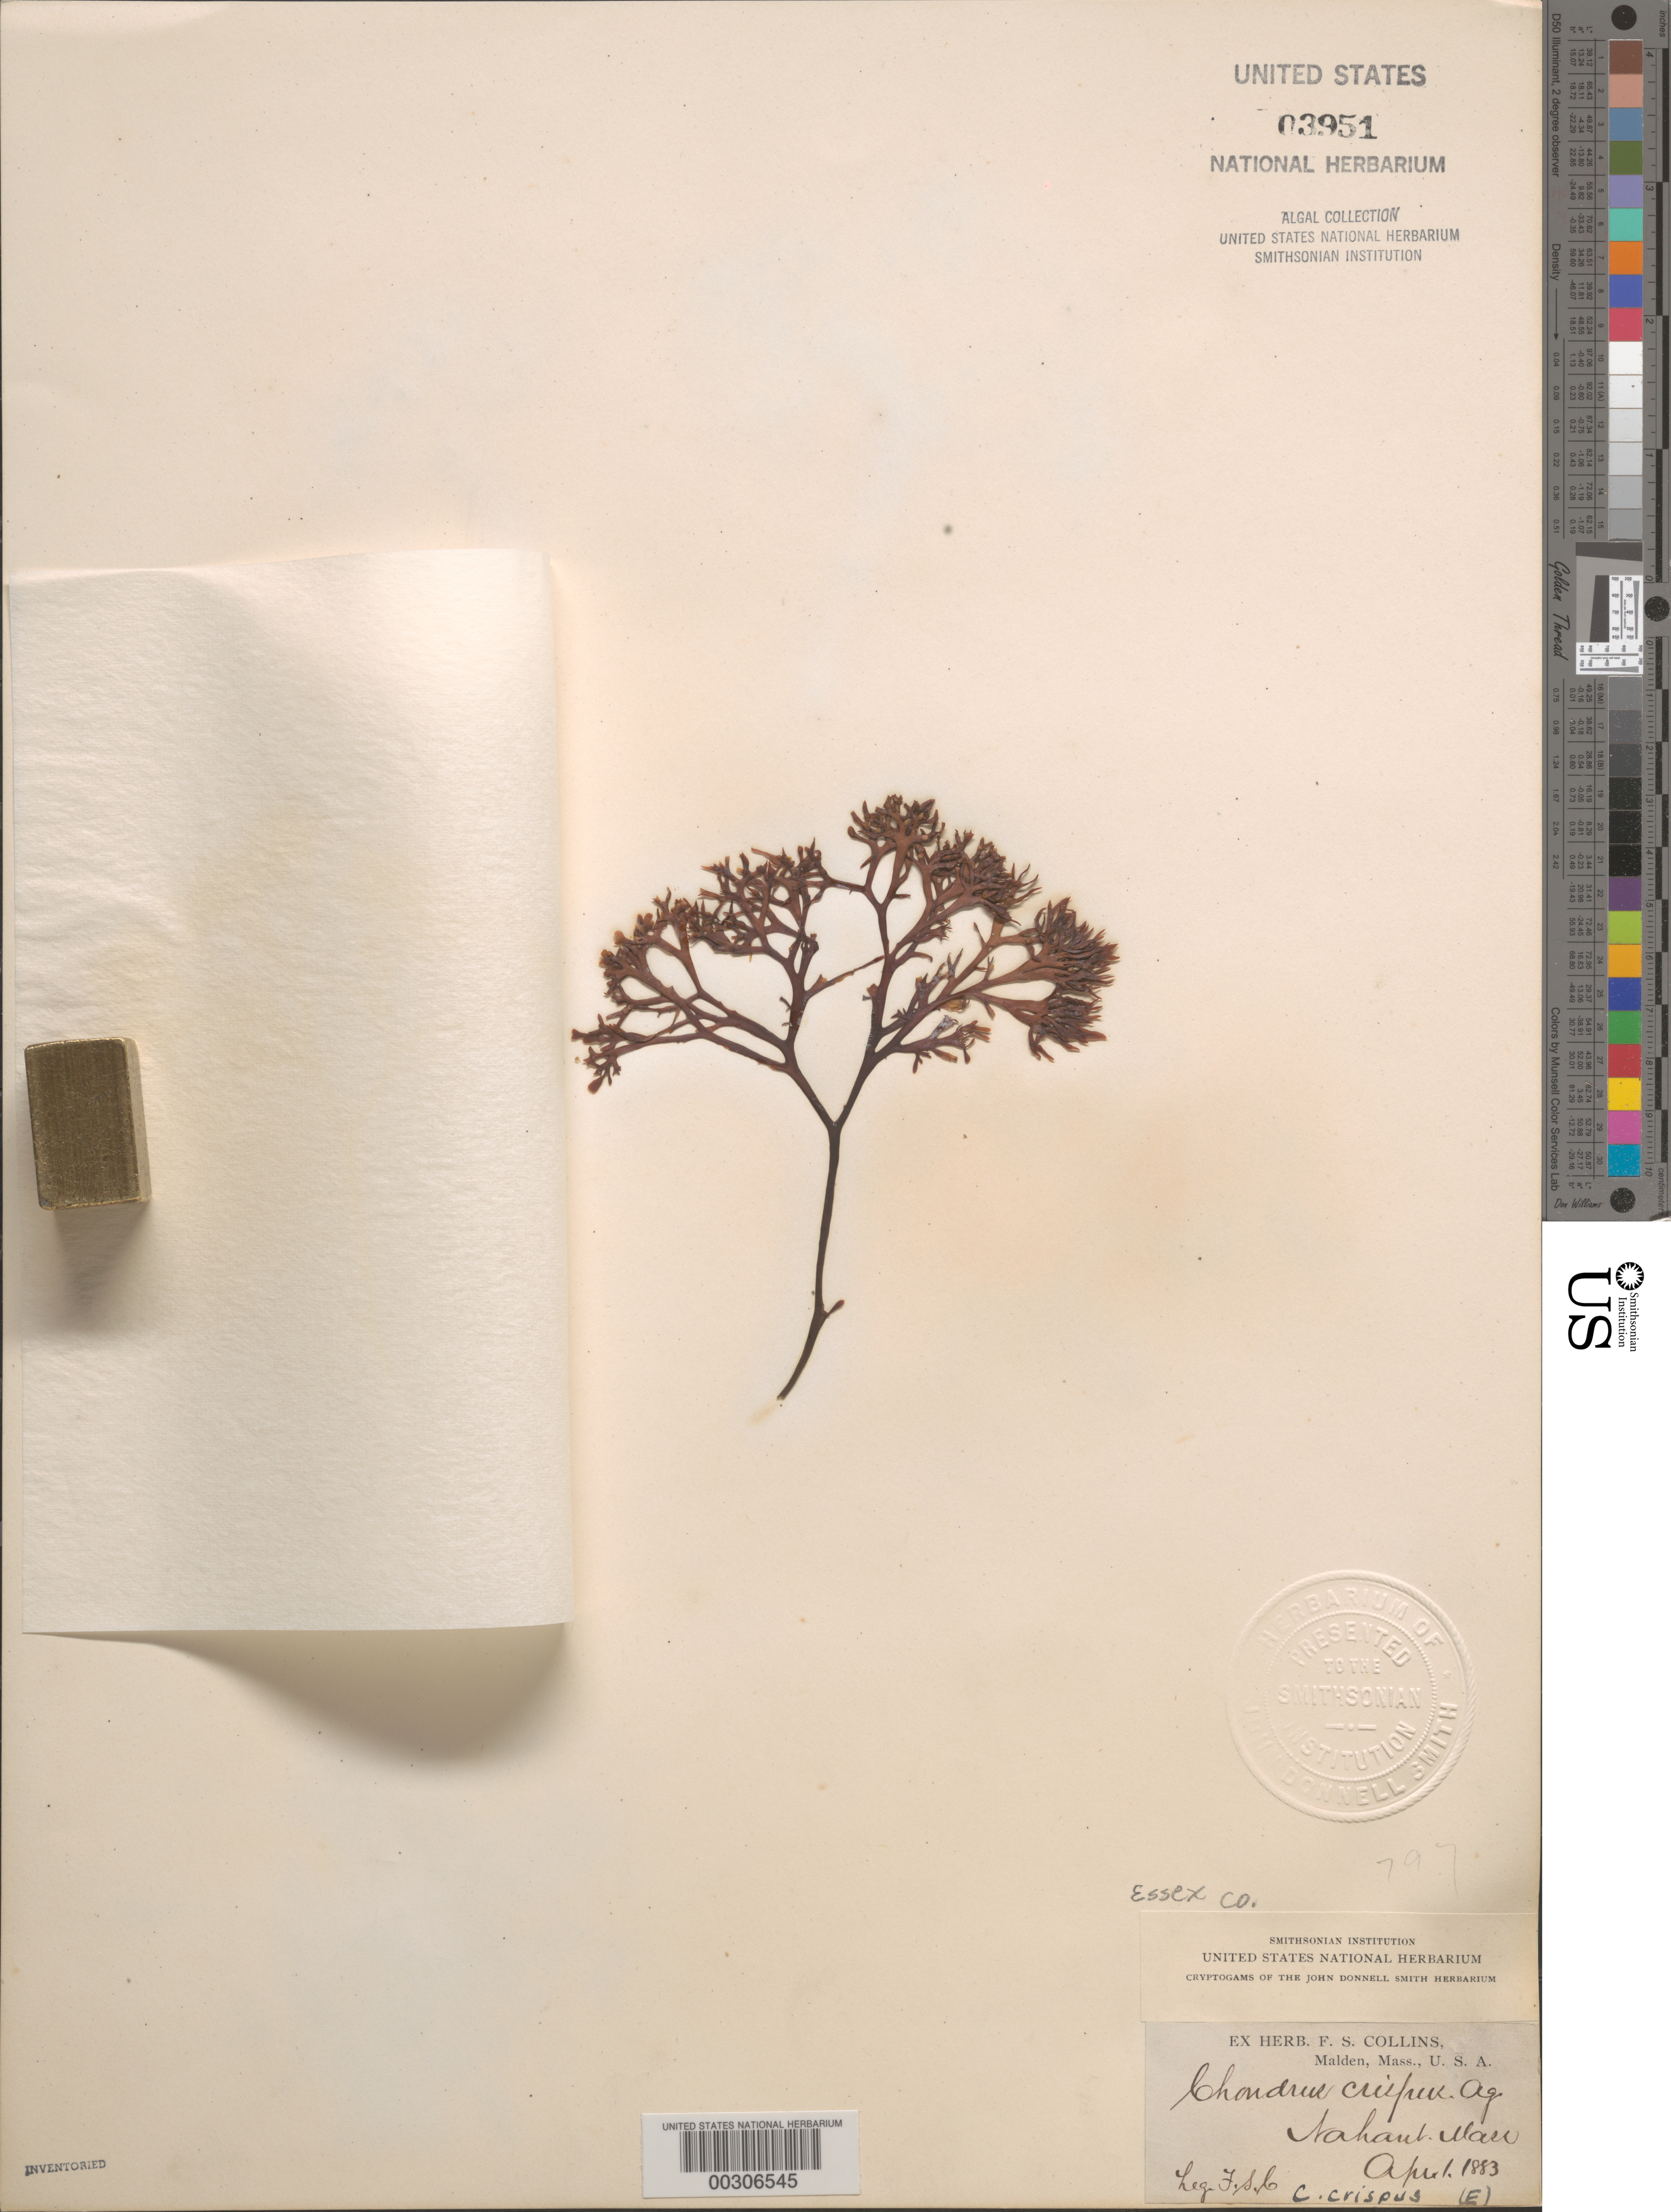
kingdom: Plantae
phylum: Rhodophyta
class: Florideophyceae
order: Gigartinales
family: Gigartinaceae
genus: Chondrus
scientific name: Chondrus crispus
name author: Stackh.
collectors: F. Collins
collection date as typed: Apr 1883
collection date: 1883-04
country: United States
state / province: Massachusetts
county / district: Essex County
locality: Nahant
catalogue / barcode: US 3951